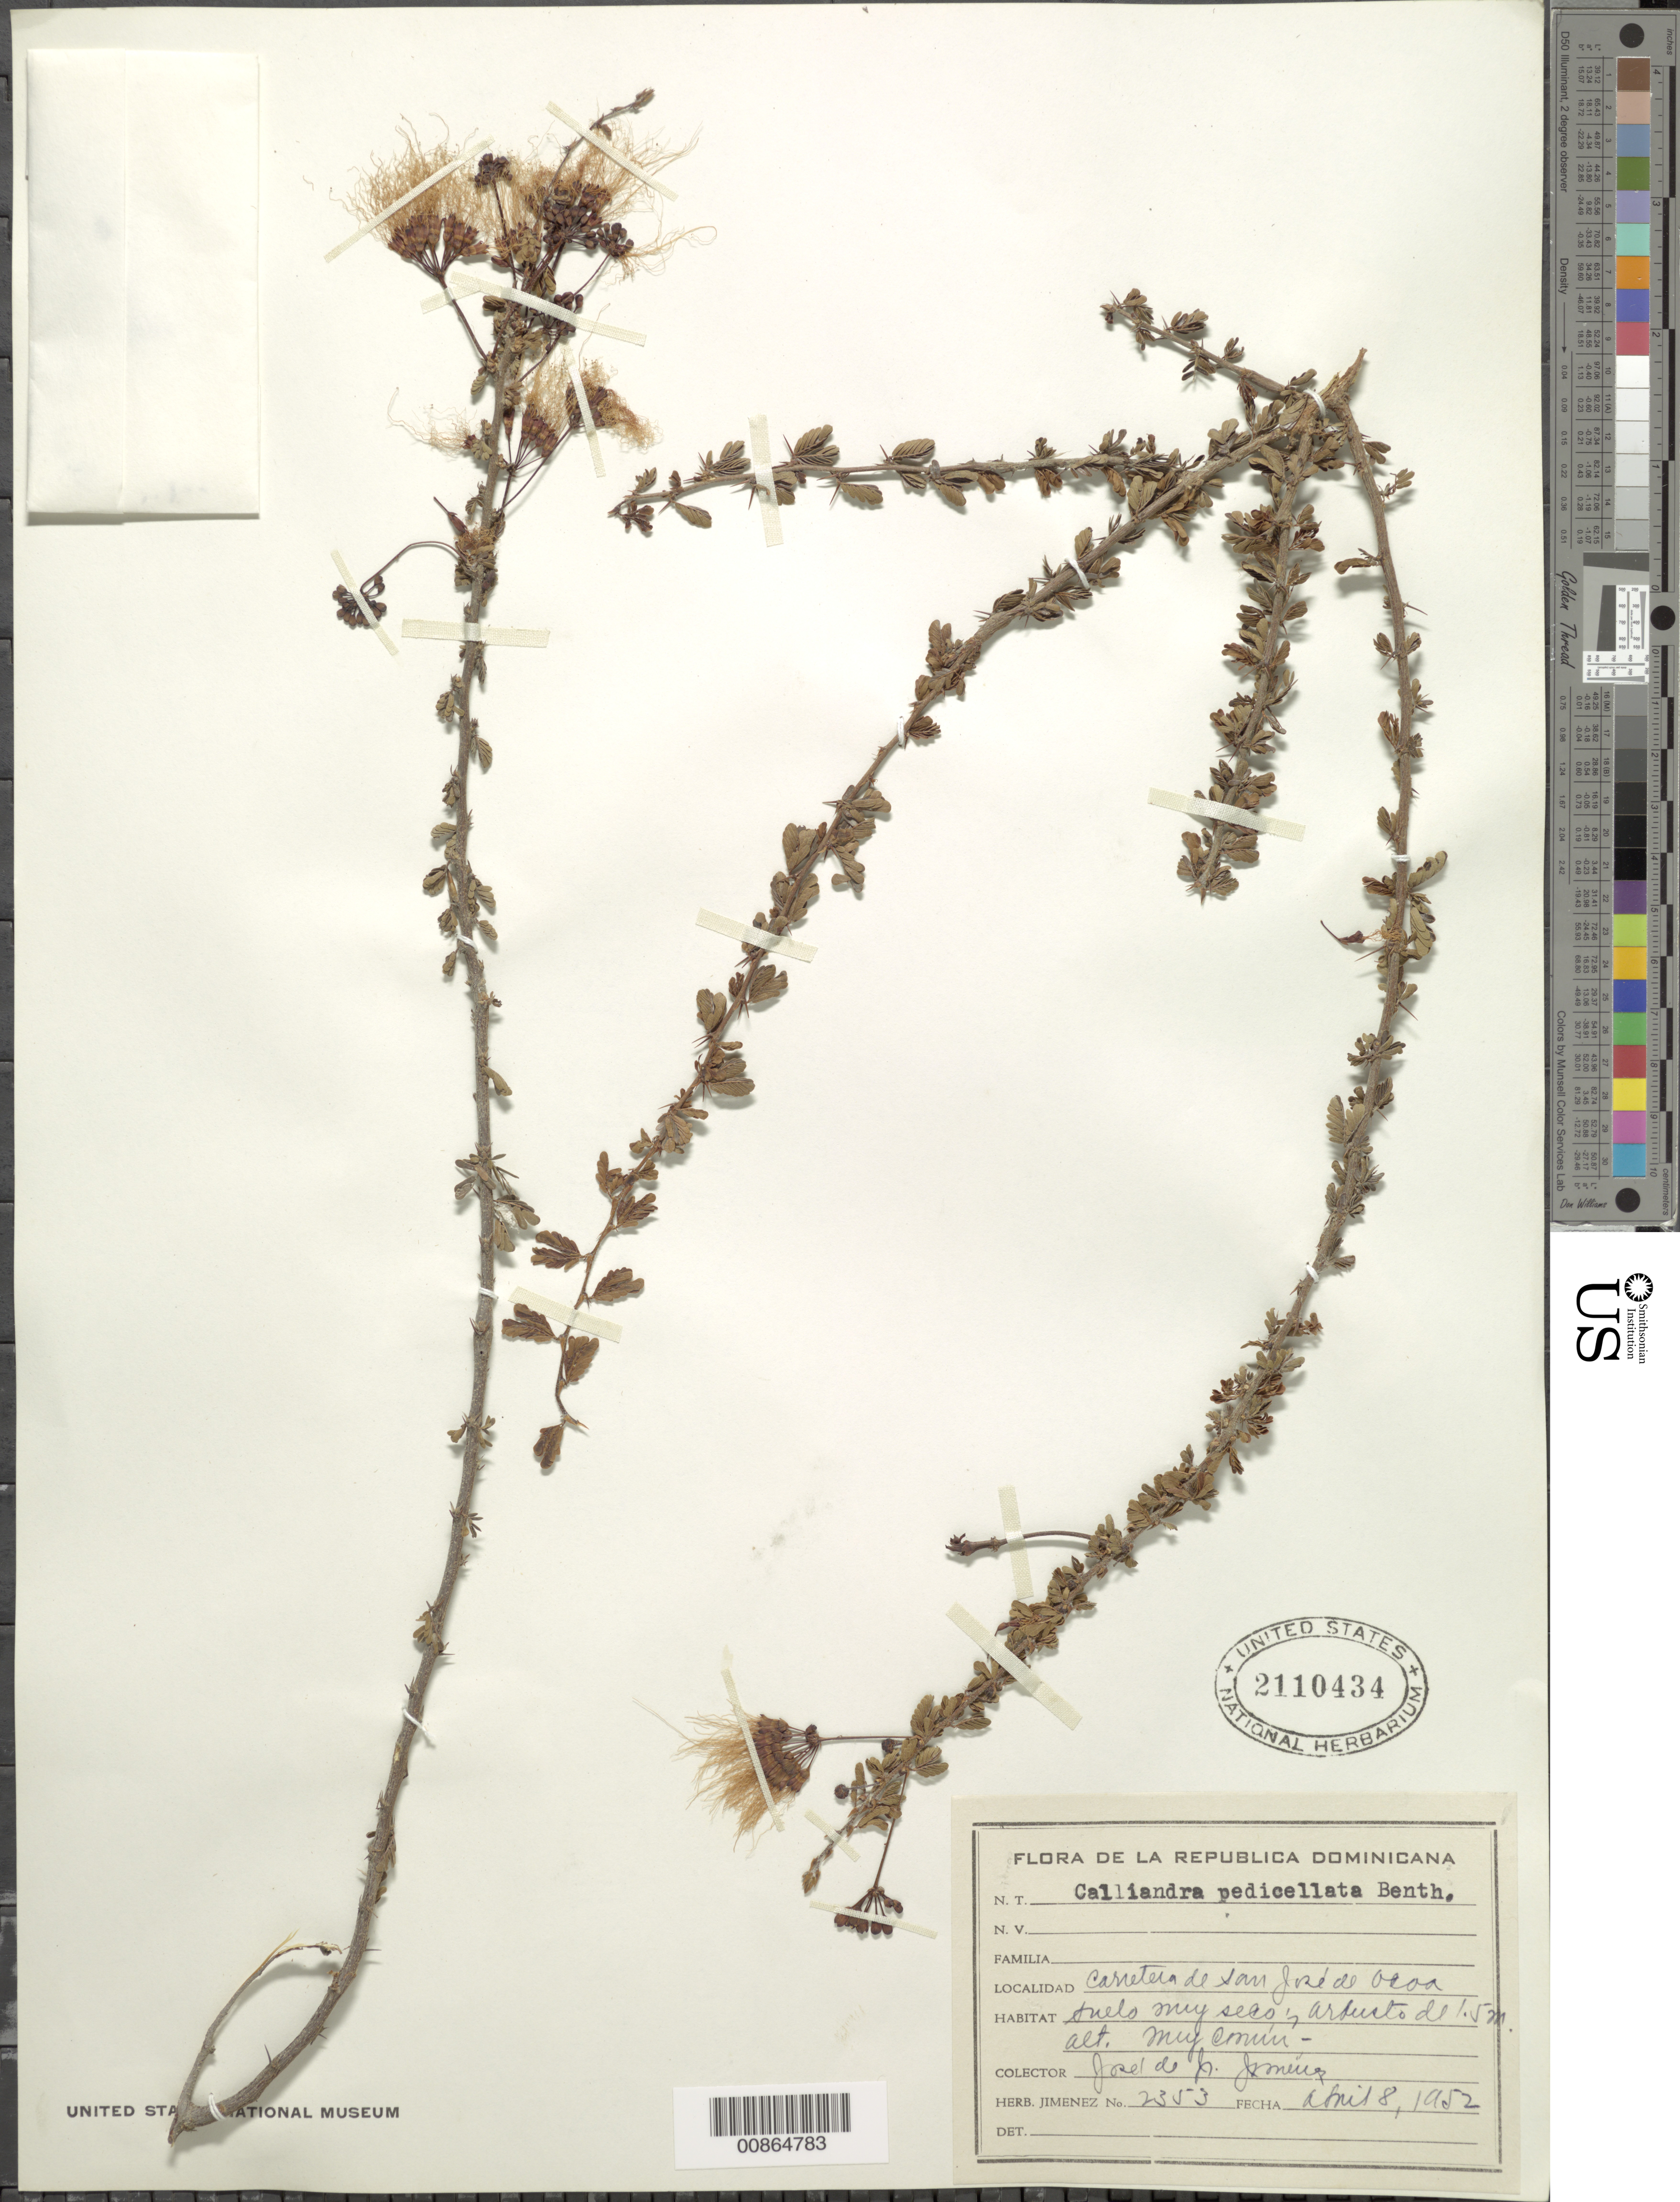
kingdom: Plantae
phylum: Tracheophyta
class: Magnoliopsida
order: Fabales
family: Fabaceae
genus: Calliandra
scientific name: Calliandra pedicellata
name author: Benth.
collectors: J. J. Jiménez Almonte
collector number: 2353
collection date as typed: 08 Apr 1952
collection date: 1952-04-08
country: Dominican Republic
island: Hispaniola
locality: Carretera de San José de Ocoa.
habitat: Suelo muy seco.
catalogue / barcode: US 2110434